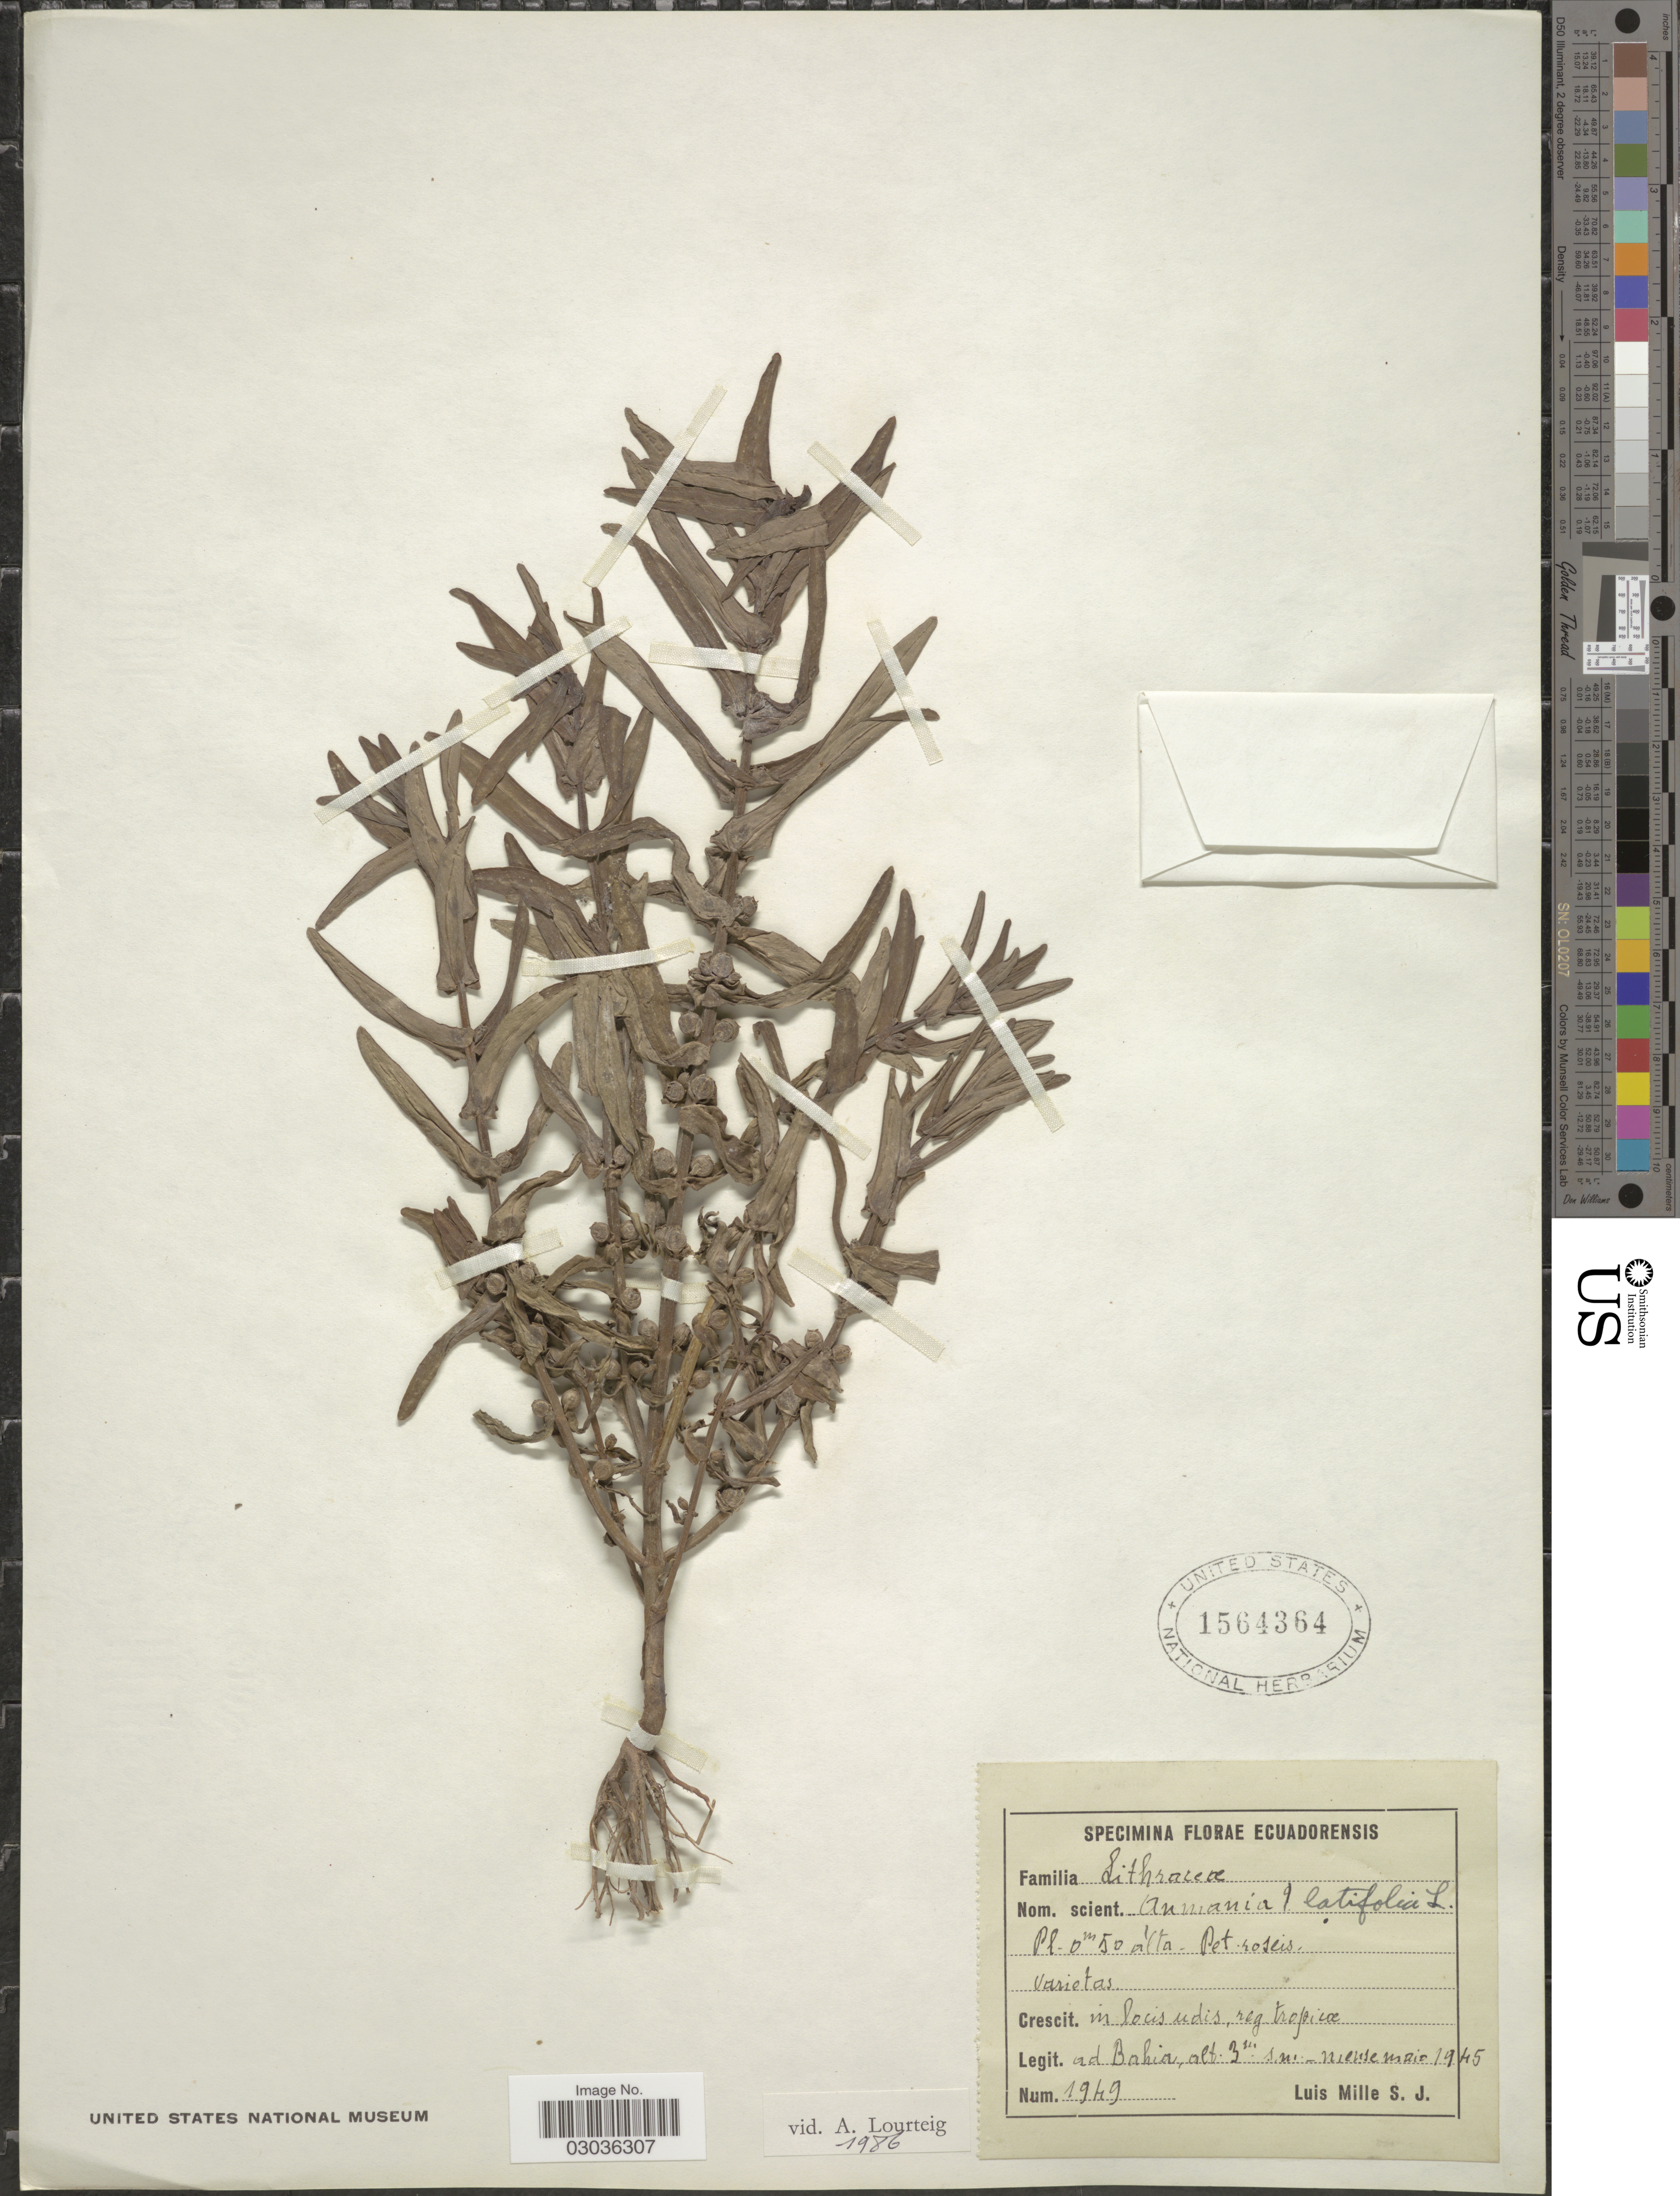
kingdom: Plantae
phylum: Tracheophyta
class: Magnoliopsida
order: Myrtales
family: Lythraceae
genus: Ammannia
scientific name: Ammannia latifolia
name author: L.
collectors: L. Mille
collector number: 1949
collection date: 1945-05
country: Ecuador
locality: Ecuadorensis. Ad bahia.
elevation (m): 3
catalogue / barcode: US 1564364